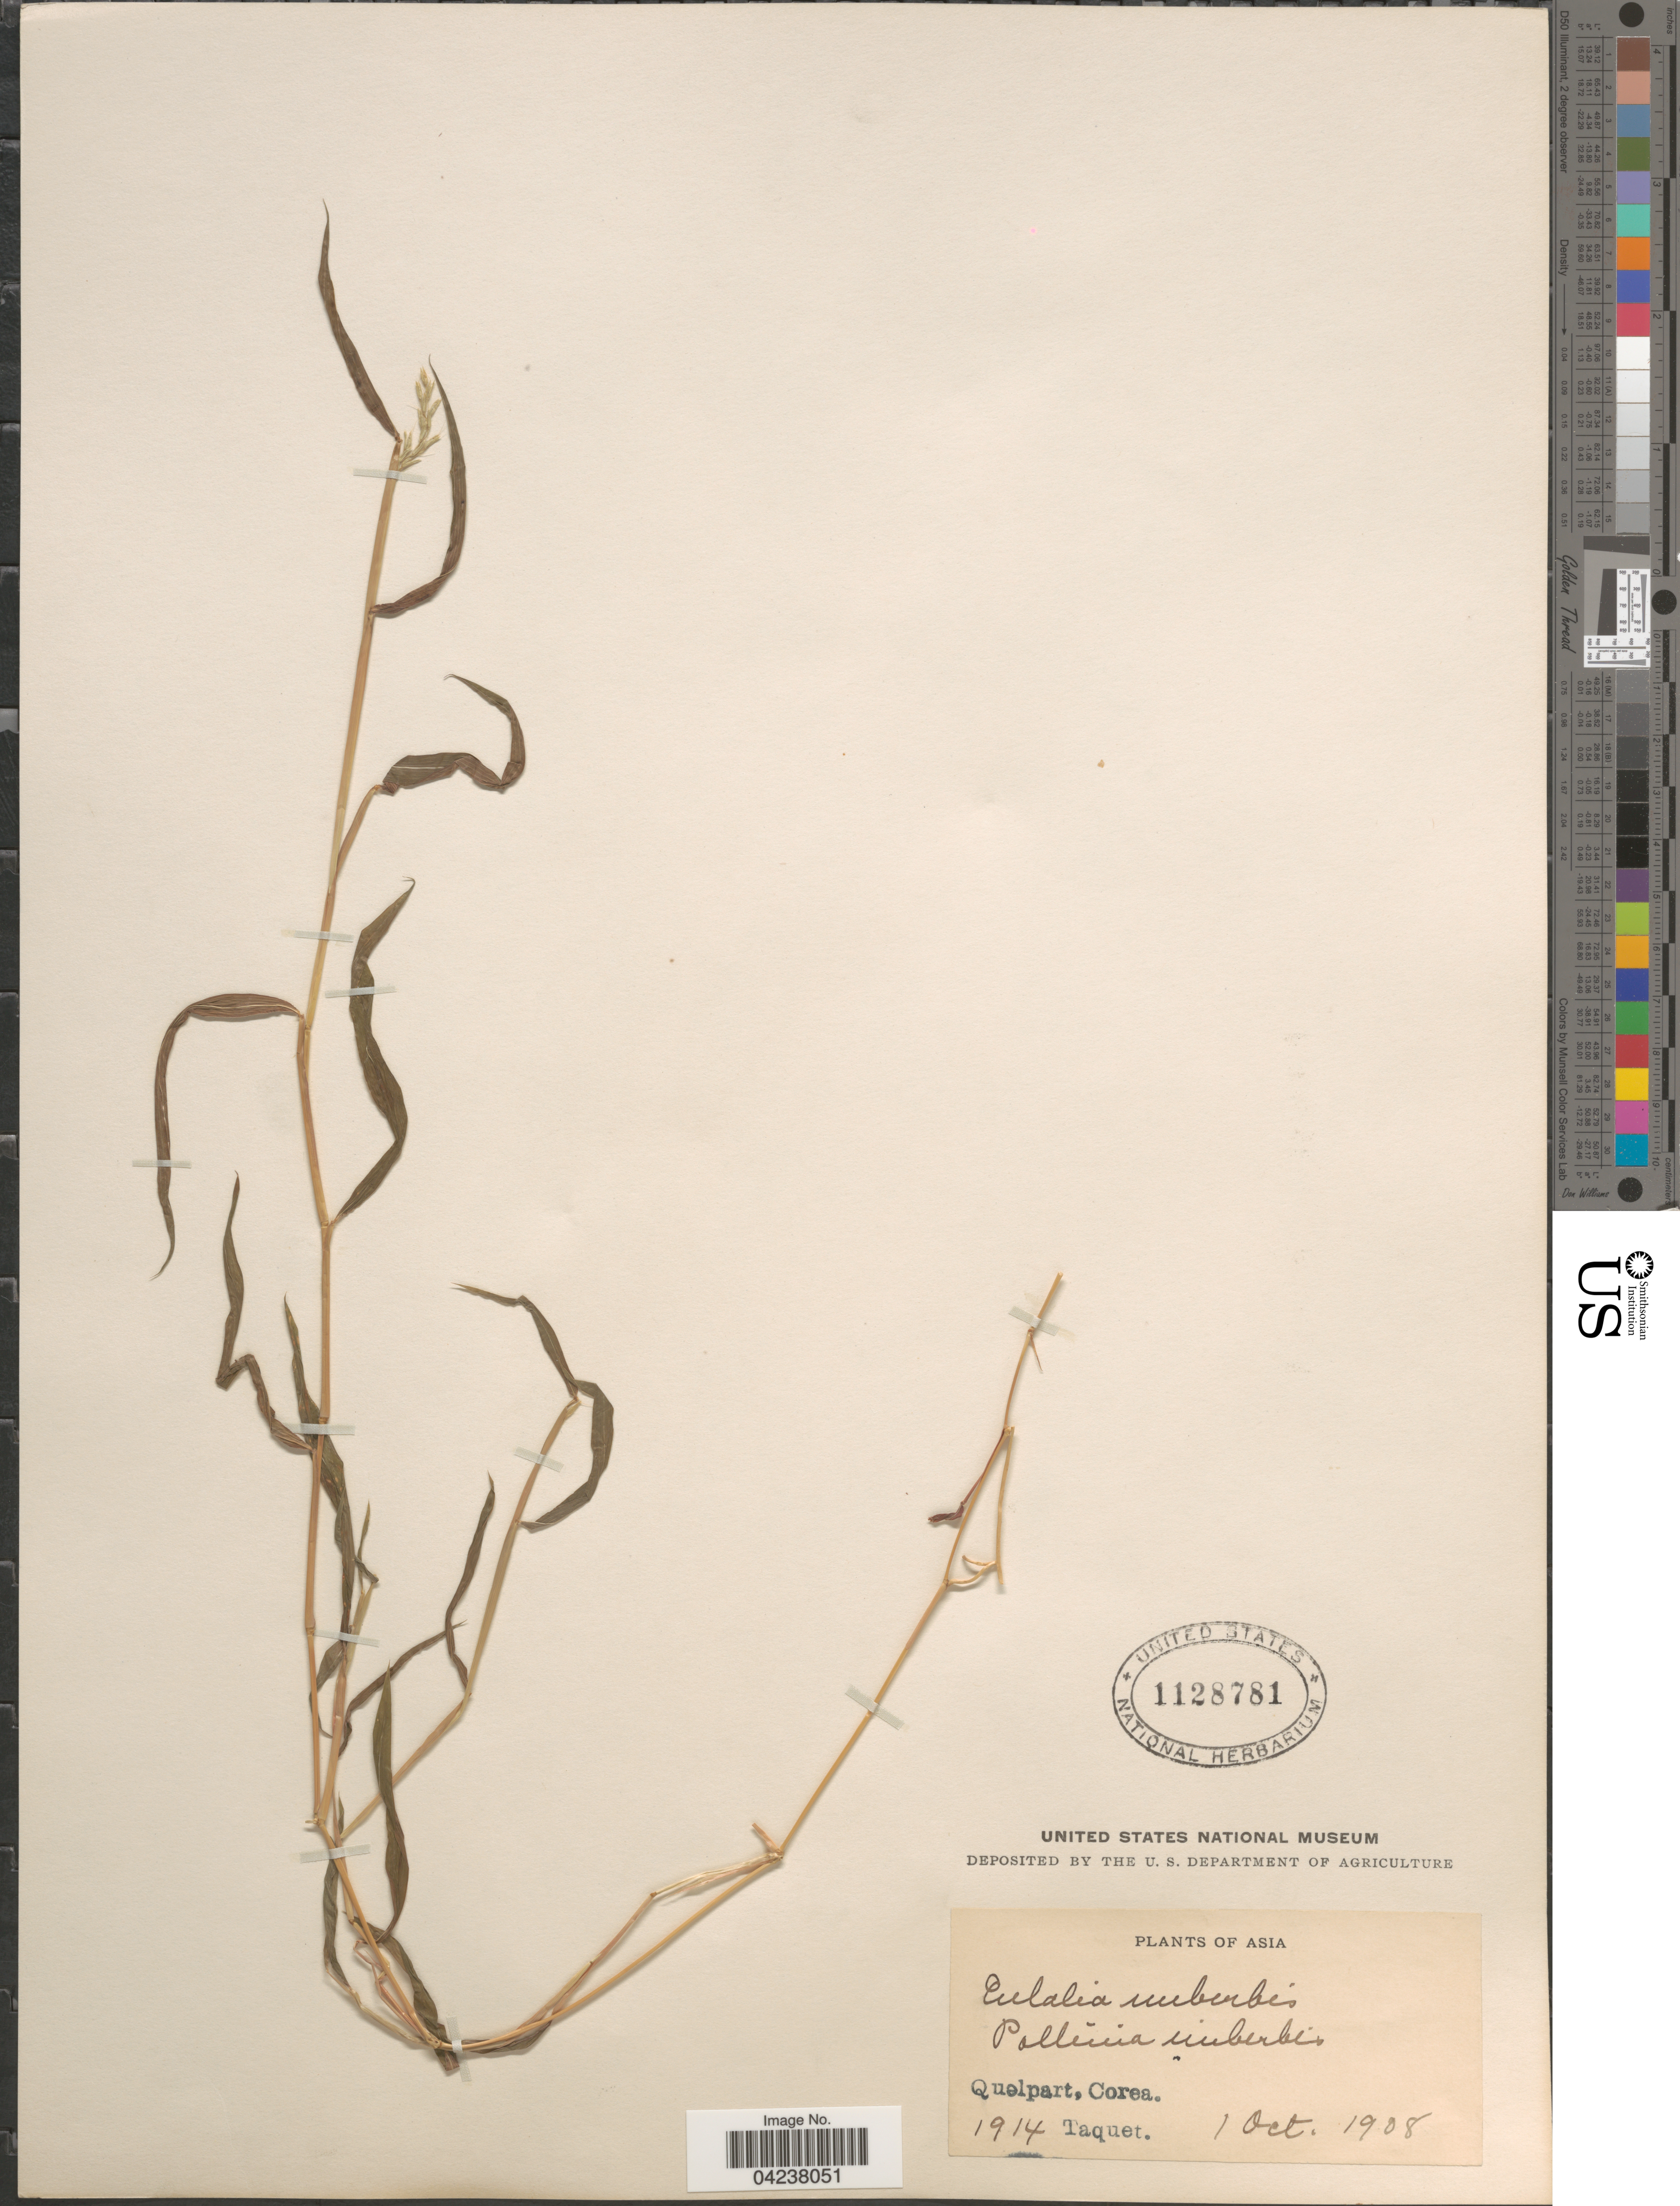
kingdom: Plantae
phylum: Tracheophyta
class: Liliopsida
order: Poales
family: Poaceae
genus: Microstegium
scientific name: Microstegium vimineum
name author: (Trin.) A. Camus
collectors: Taquet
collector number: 1914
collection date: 1908-10-01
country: South Korea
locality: Quelpart, Corea.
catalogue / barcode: US 1128781